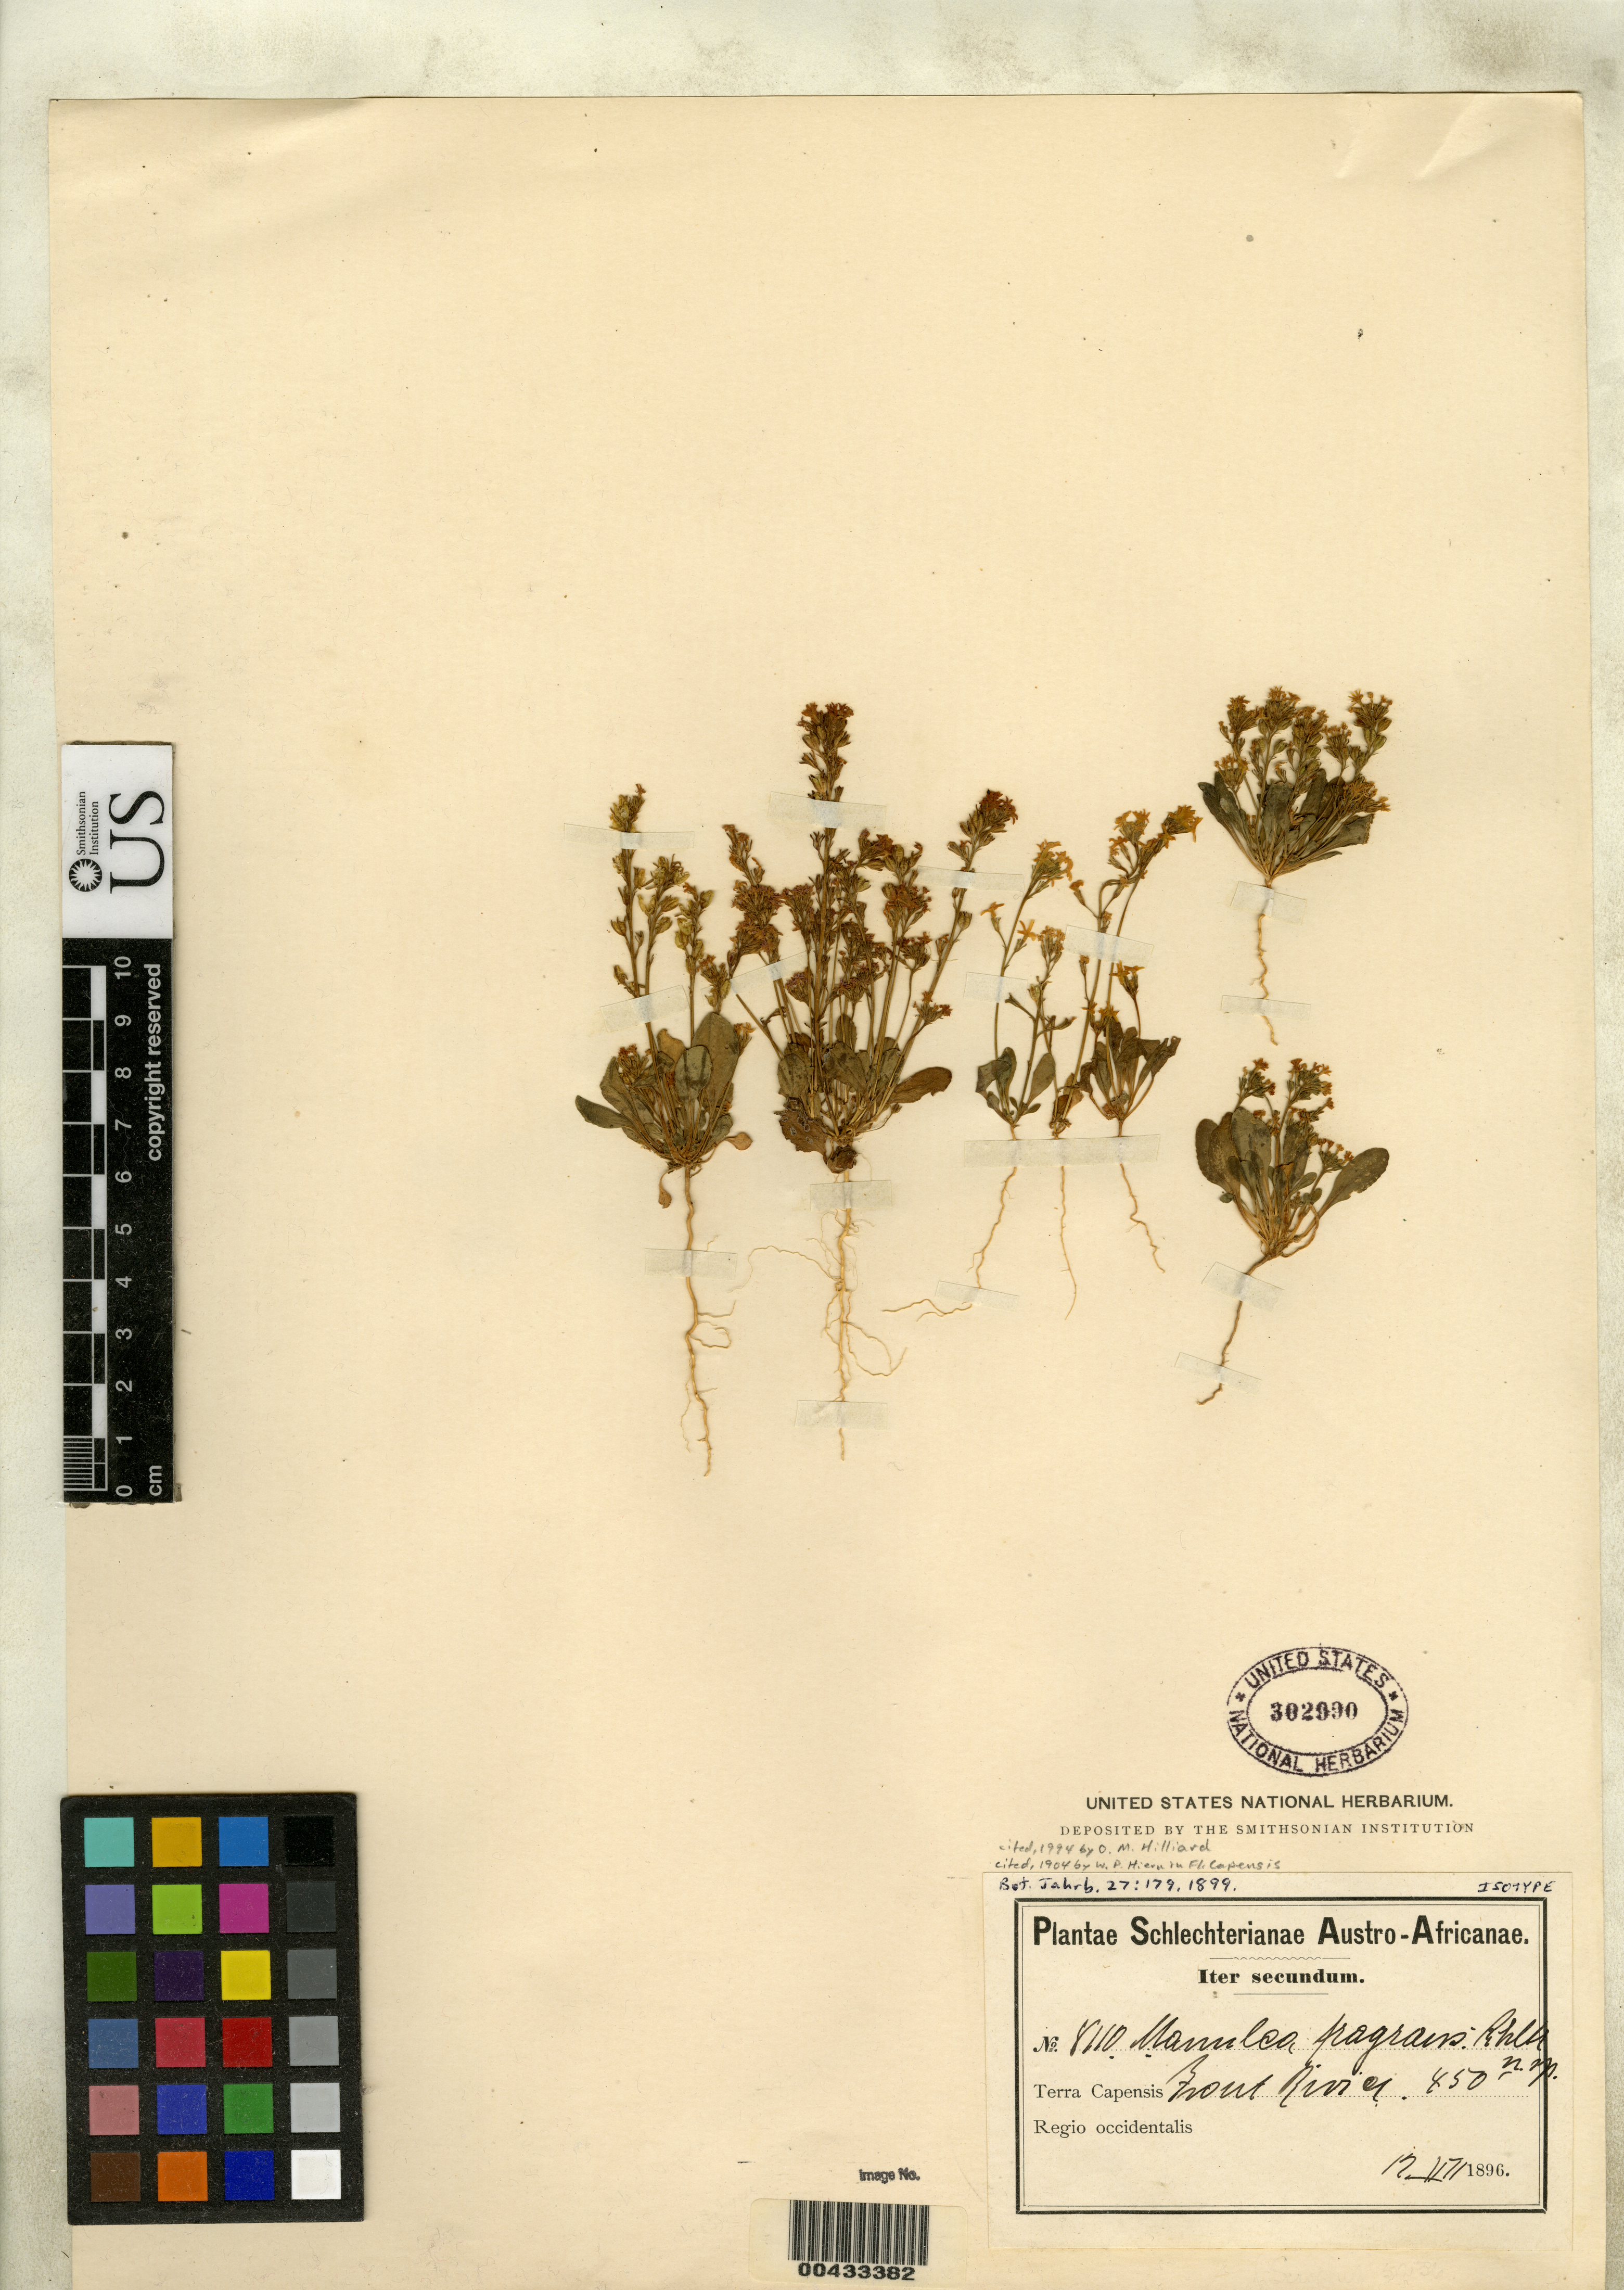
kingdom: Plantae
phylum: Tracheophyta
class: Magnoliopsida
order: Lamiales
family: Scrophulariaceae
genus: Manulea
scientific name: Manulea fragrans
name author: Schltr.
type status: Isotype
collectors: F. R. R. Schlechter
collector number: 8110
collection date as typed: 17 Dec 1896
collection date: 1896-12-17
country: South Africa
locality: Brout River, Terracapensis, regio Occidentalis.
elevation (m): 450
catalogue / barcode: US 302990